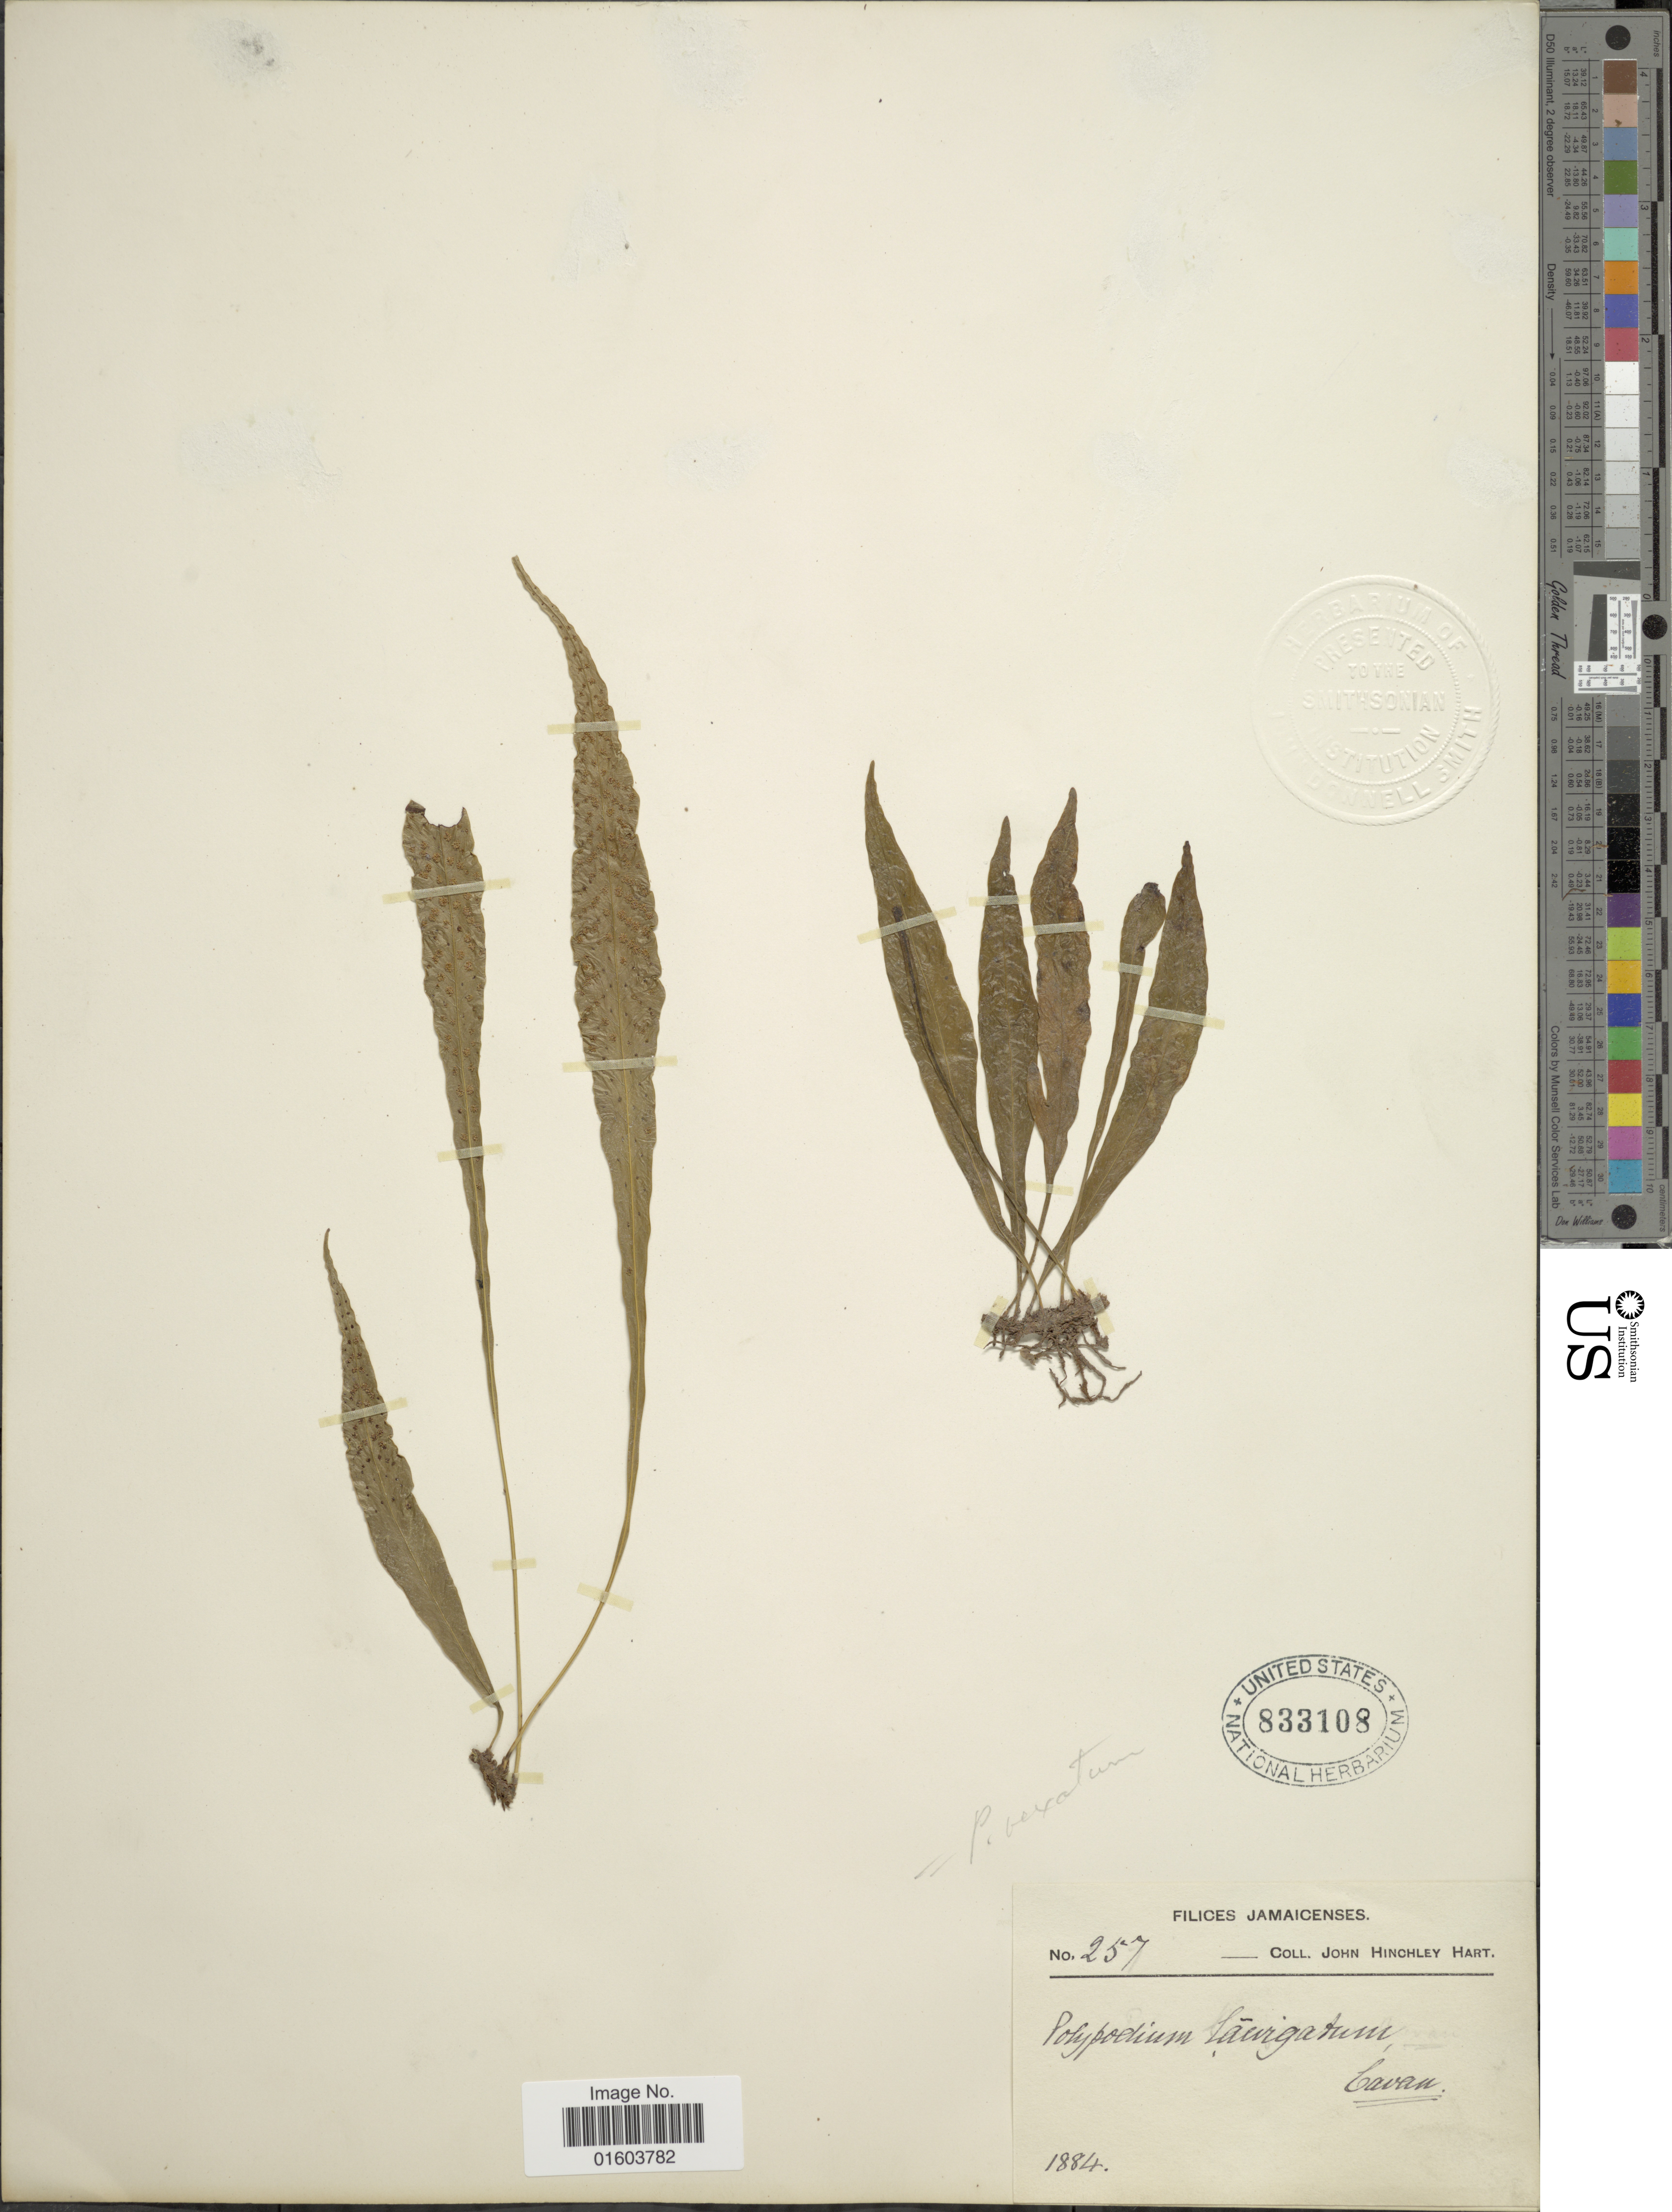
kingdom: Plantae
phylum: Tracheophyta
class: Polypodiopsida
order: Polypodiales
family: Polypodiaceae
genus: Campyloneurum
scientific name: Campyloneurum vexatum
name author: Ching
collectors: J. H. Hart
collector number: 257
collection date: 1884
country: Jamaica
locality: Jamaicenses.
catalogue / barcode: US 833108